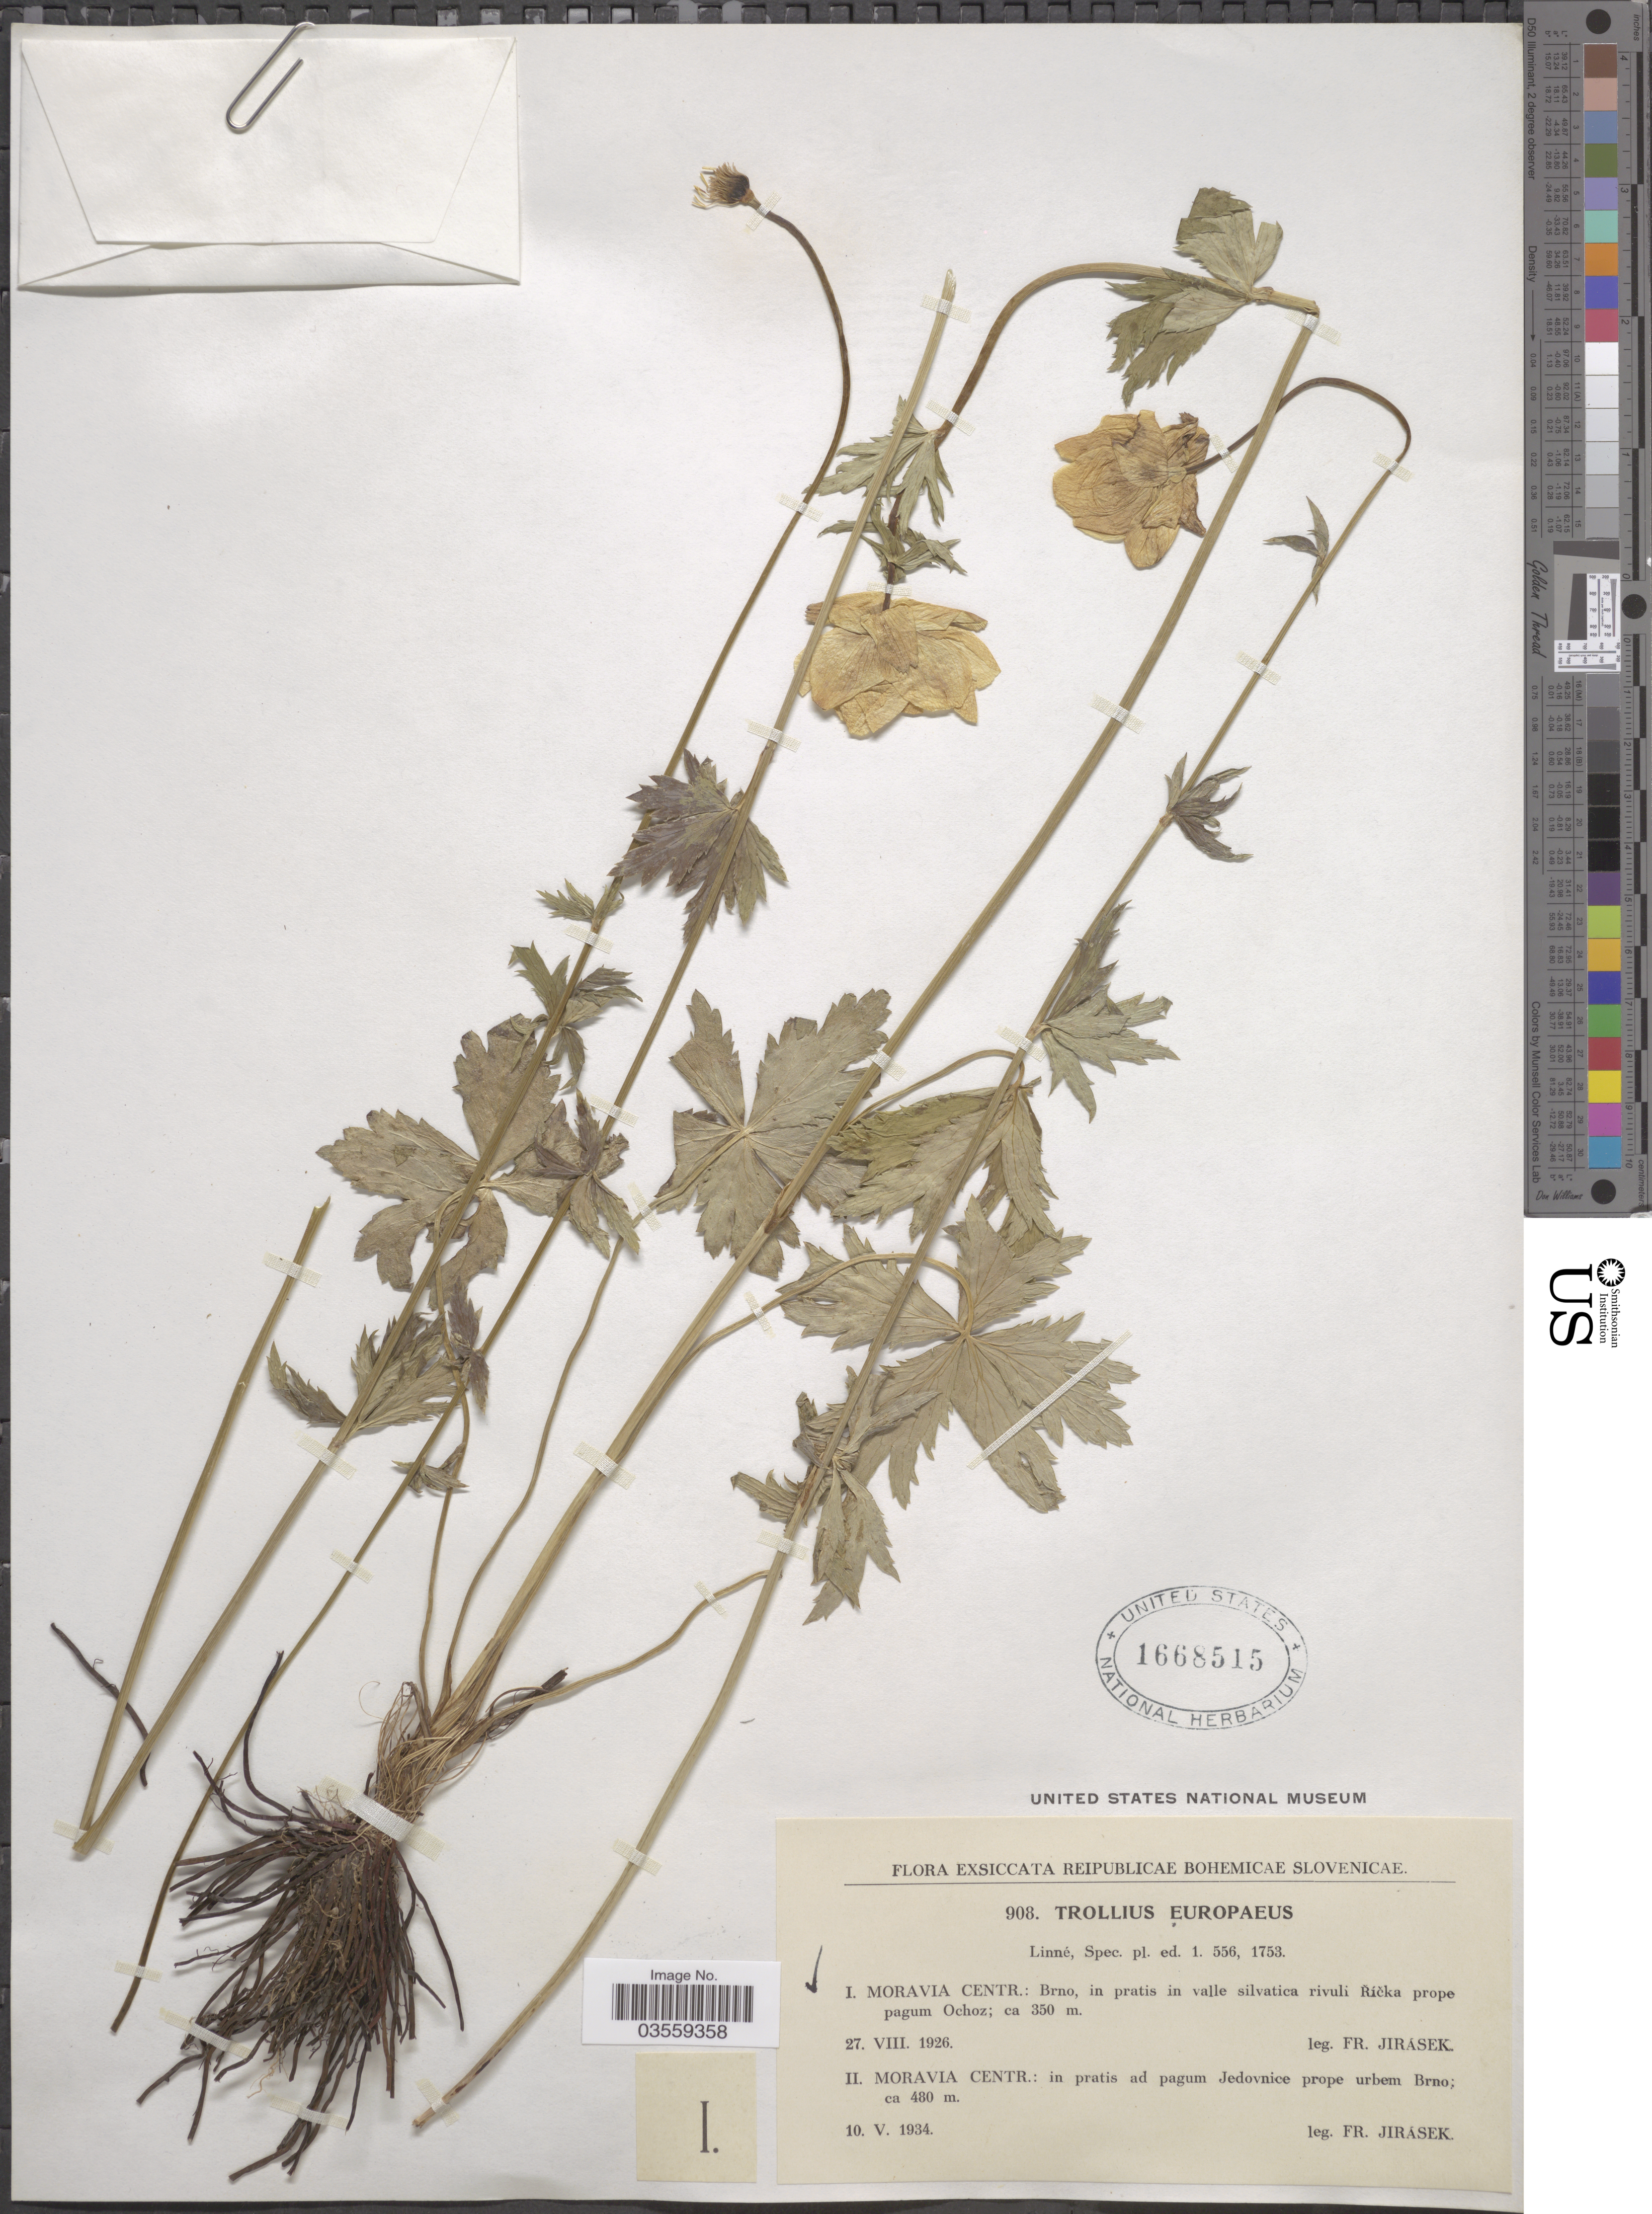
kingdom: Plantae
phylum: Tracheophyta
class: Magnoliopsida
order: Ranunculales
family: Ranunculaceae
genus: Trollius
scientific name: Trollius europaeus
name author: L.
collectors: F. Jirasek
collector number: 908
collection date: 1926-08-27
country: Czechia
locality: Reipublicae Bohemicae Slovenicae. Moravia Centr.: Brno, in pratis in valle silvatica rivuli Říčka prope pagum Ochoz.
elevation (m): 350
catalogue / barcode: US 1668515